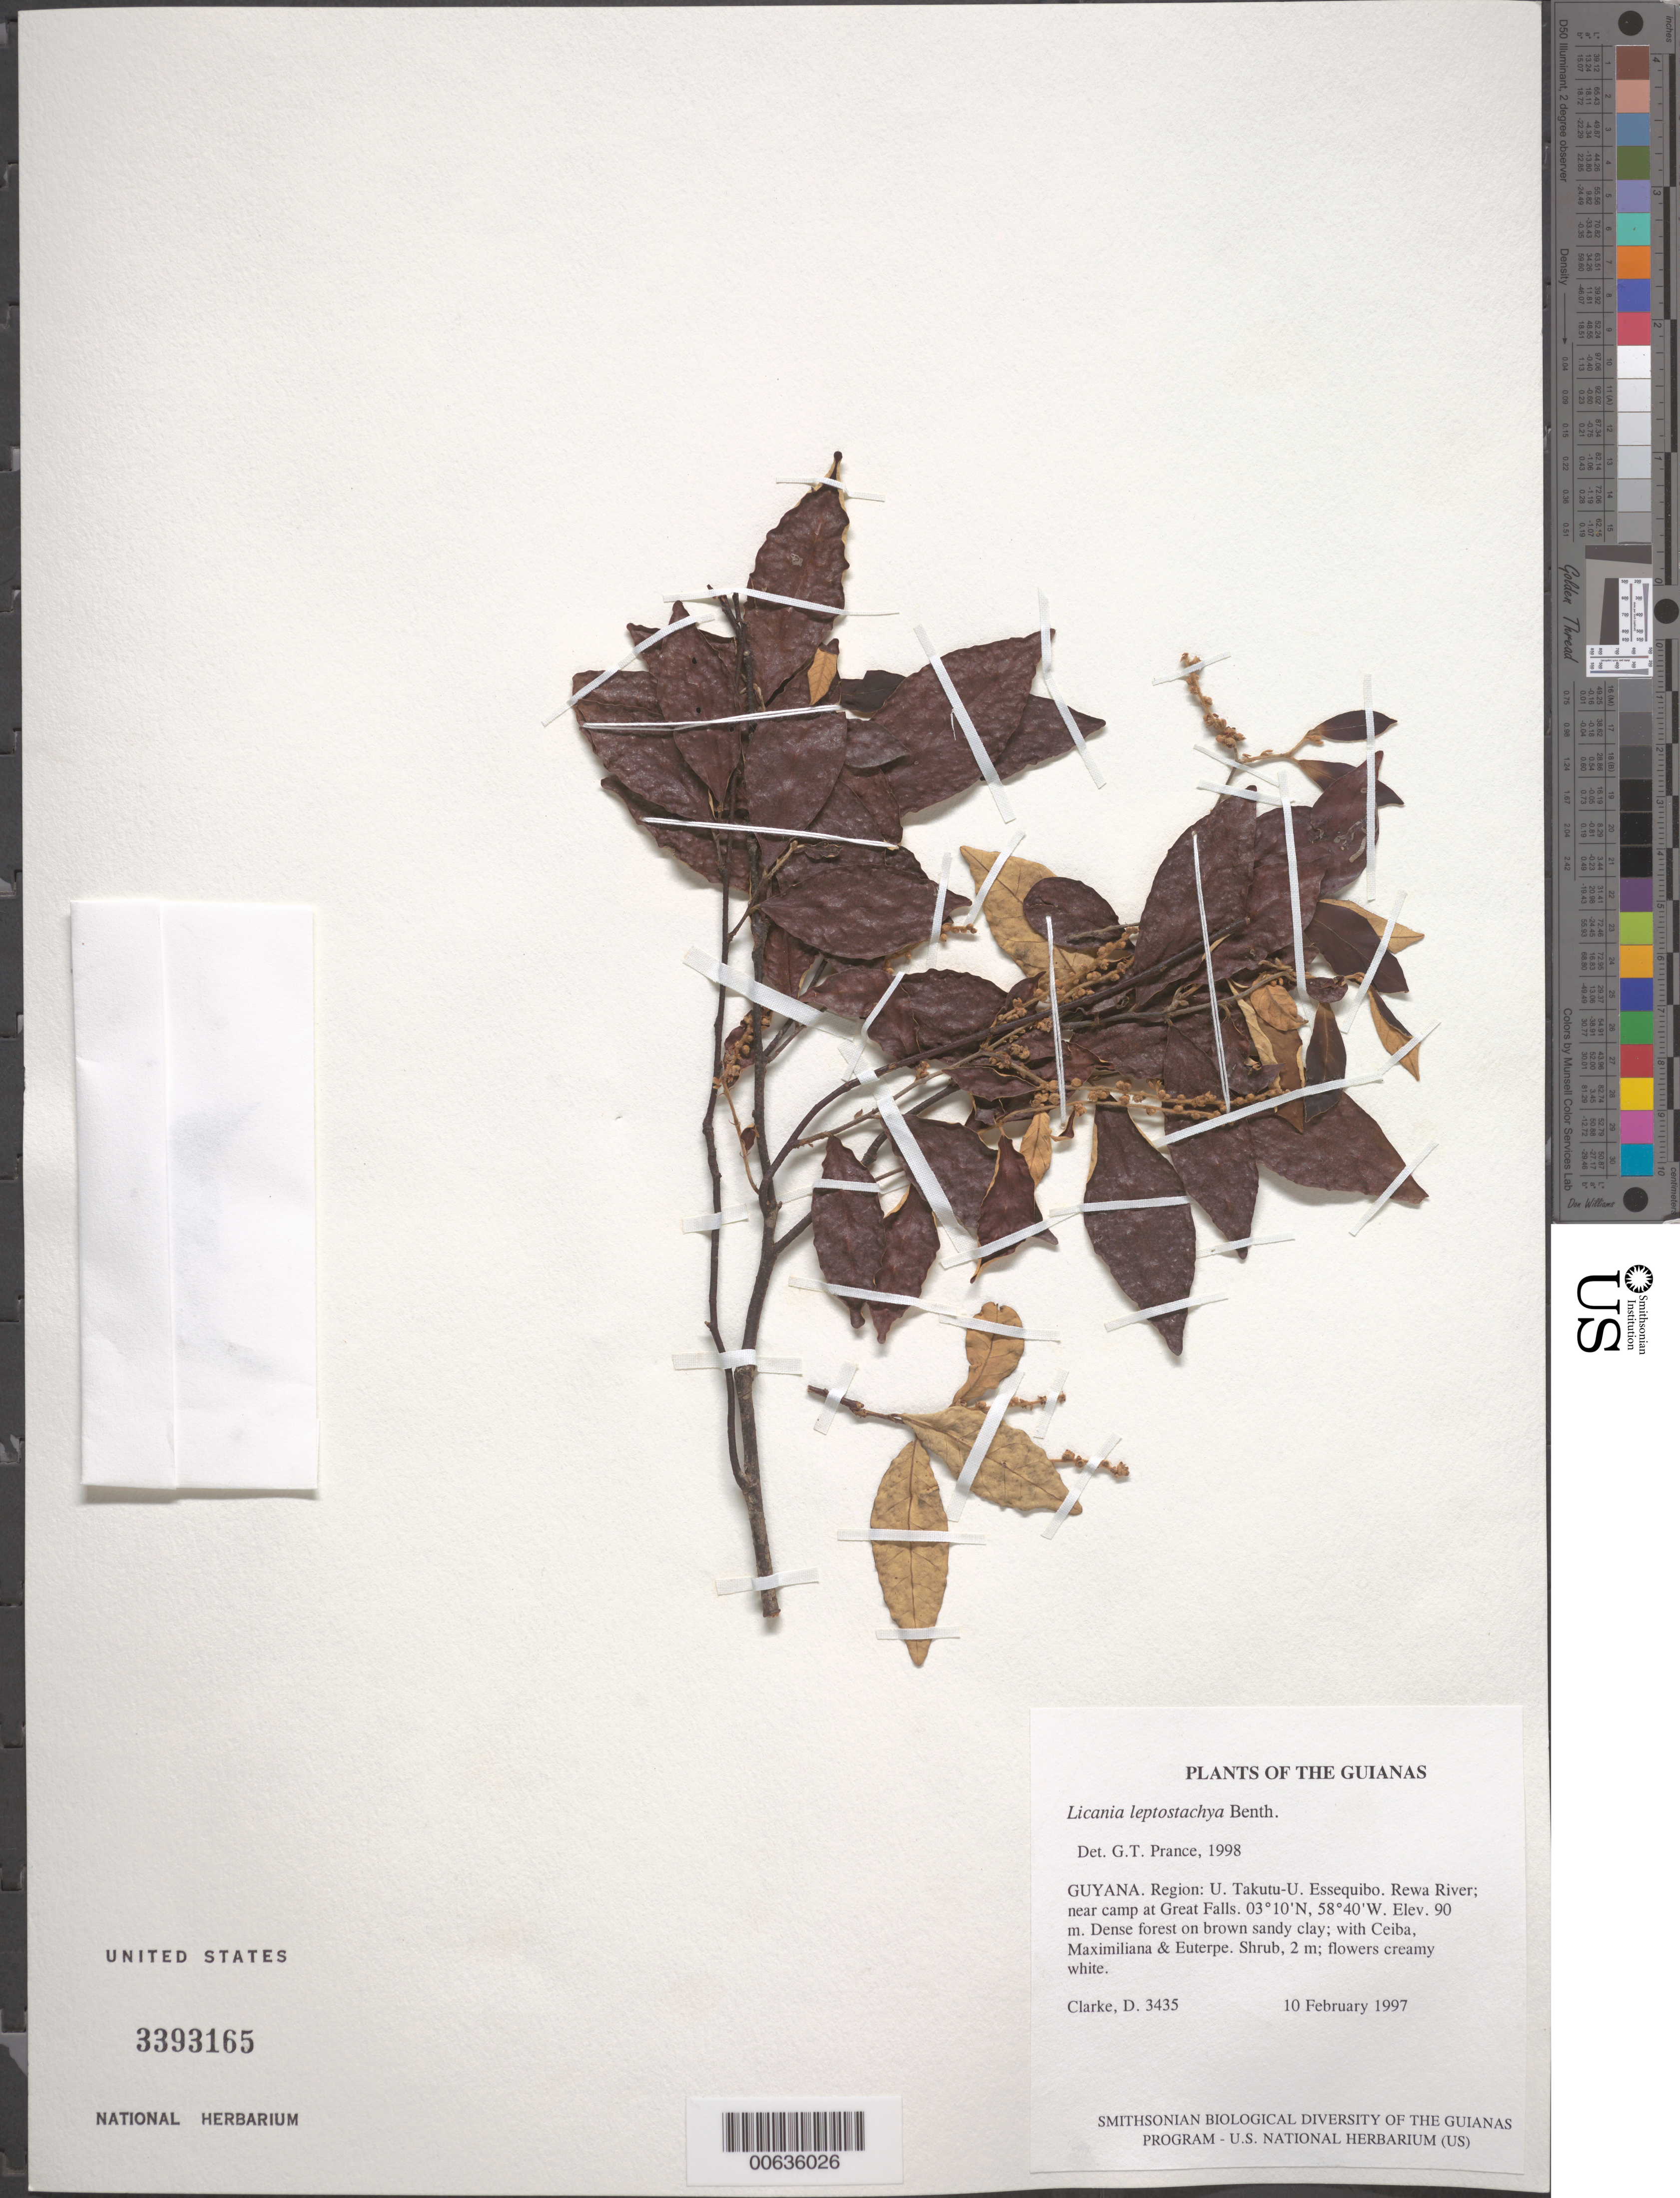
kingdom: Plantae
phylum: Tracheophyta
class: Magnoliopsida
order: Malpighiales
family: Chrysobalanaceae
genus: Licania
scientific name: Licania leptostachya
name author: Benth.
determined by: Prance, G. T.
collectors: H. D. Clarke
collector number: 3435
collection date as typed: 10 February 1997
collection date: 1997-02-10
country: Guyana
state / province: U. Takutu-U. Essequibo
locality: Rewa River; near camp at Great Falls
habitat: Dense forest on brown sandy clay; with Ceiba, Maximiliana & Euterpe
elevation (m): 90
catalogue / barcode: US 3393165